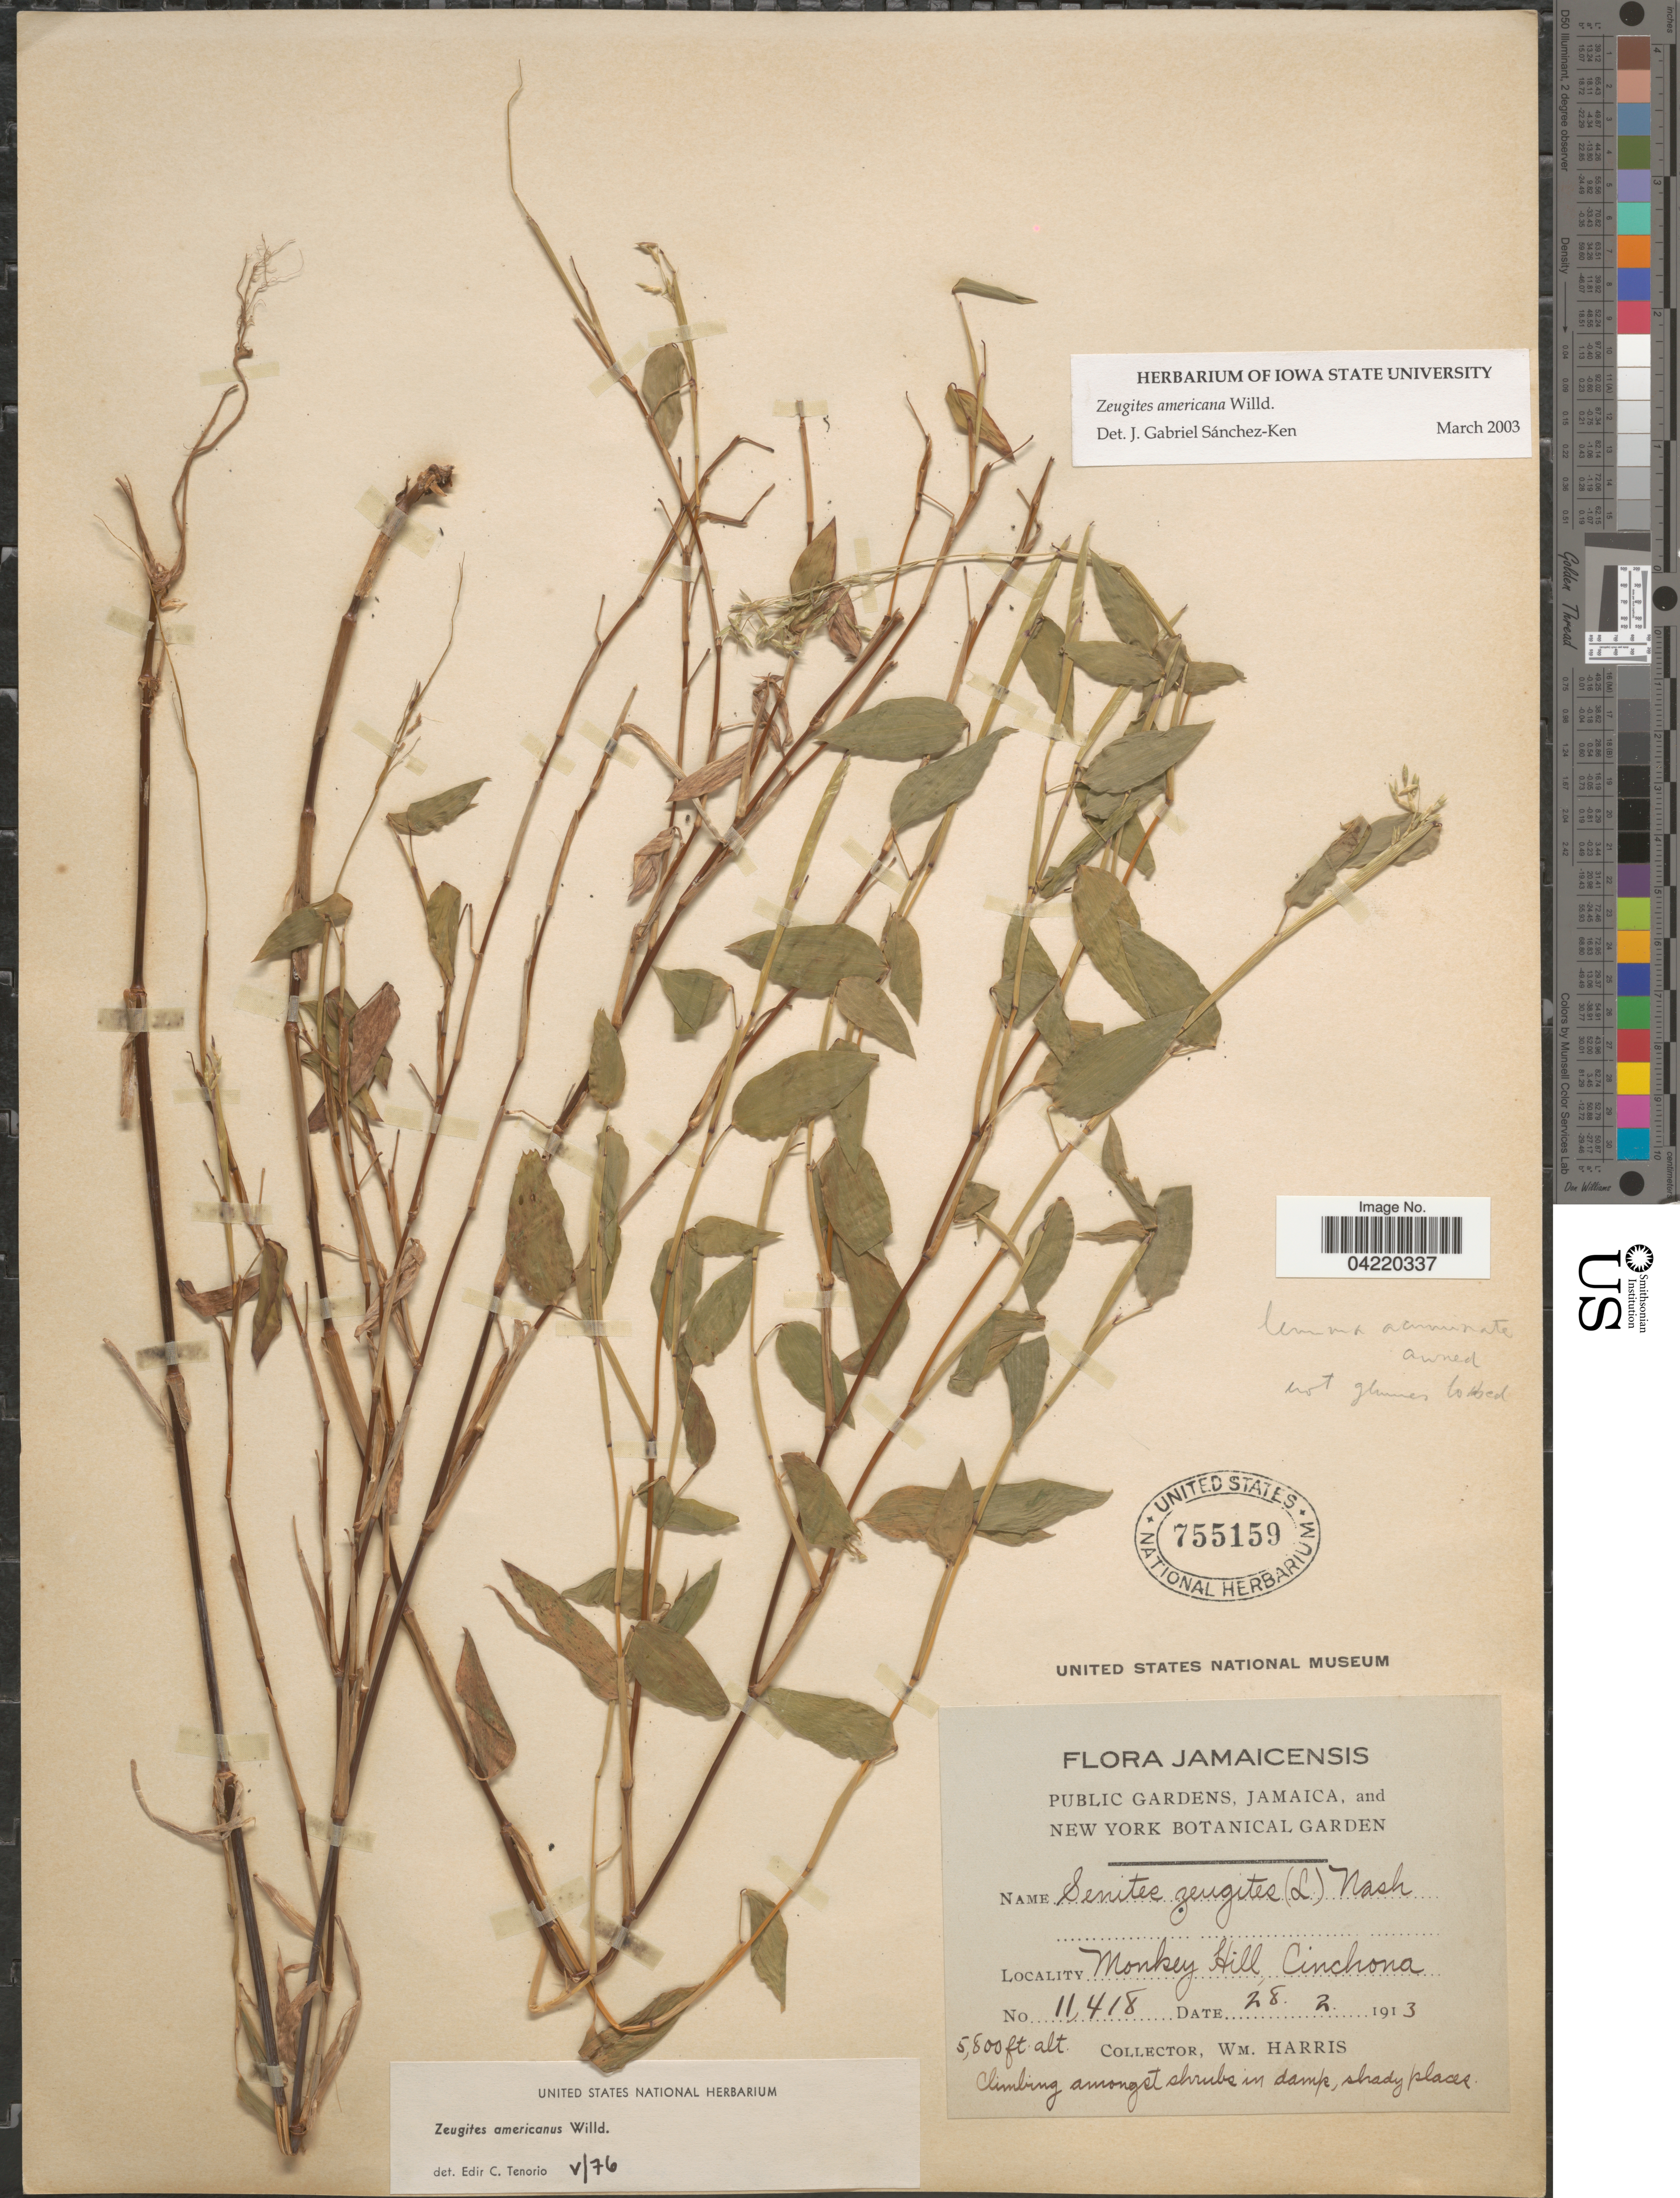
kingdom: Plantae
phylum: Tracheophyta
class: Liliopsida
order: Poales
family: Poaceae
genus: Zeugites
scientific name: Zeugites americanus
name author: Willd.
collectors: W. H. Harris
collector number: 11418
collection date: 1913-02-28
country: Jamaica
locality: Monkey Hill, Cinchona.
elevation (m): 1768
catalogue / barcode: US 755159